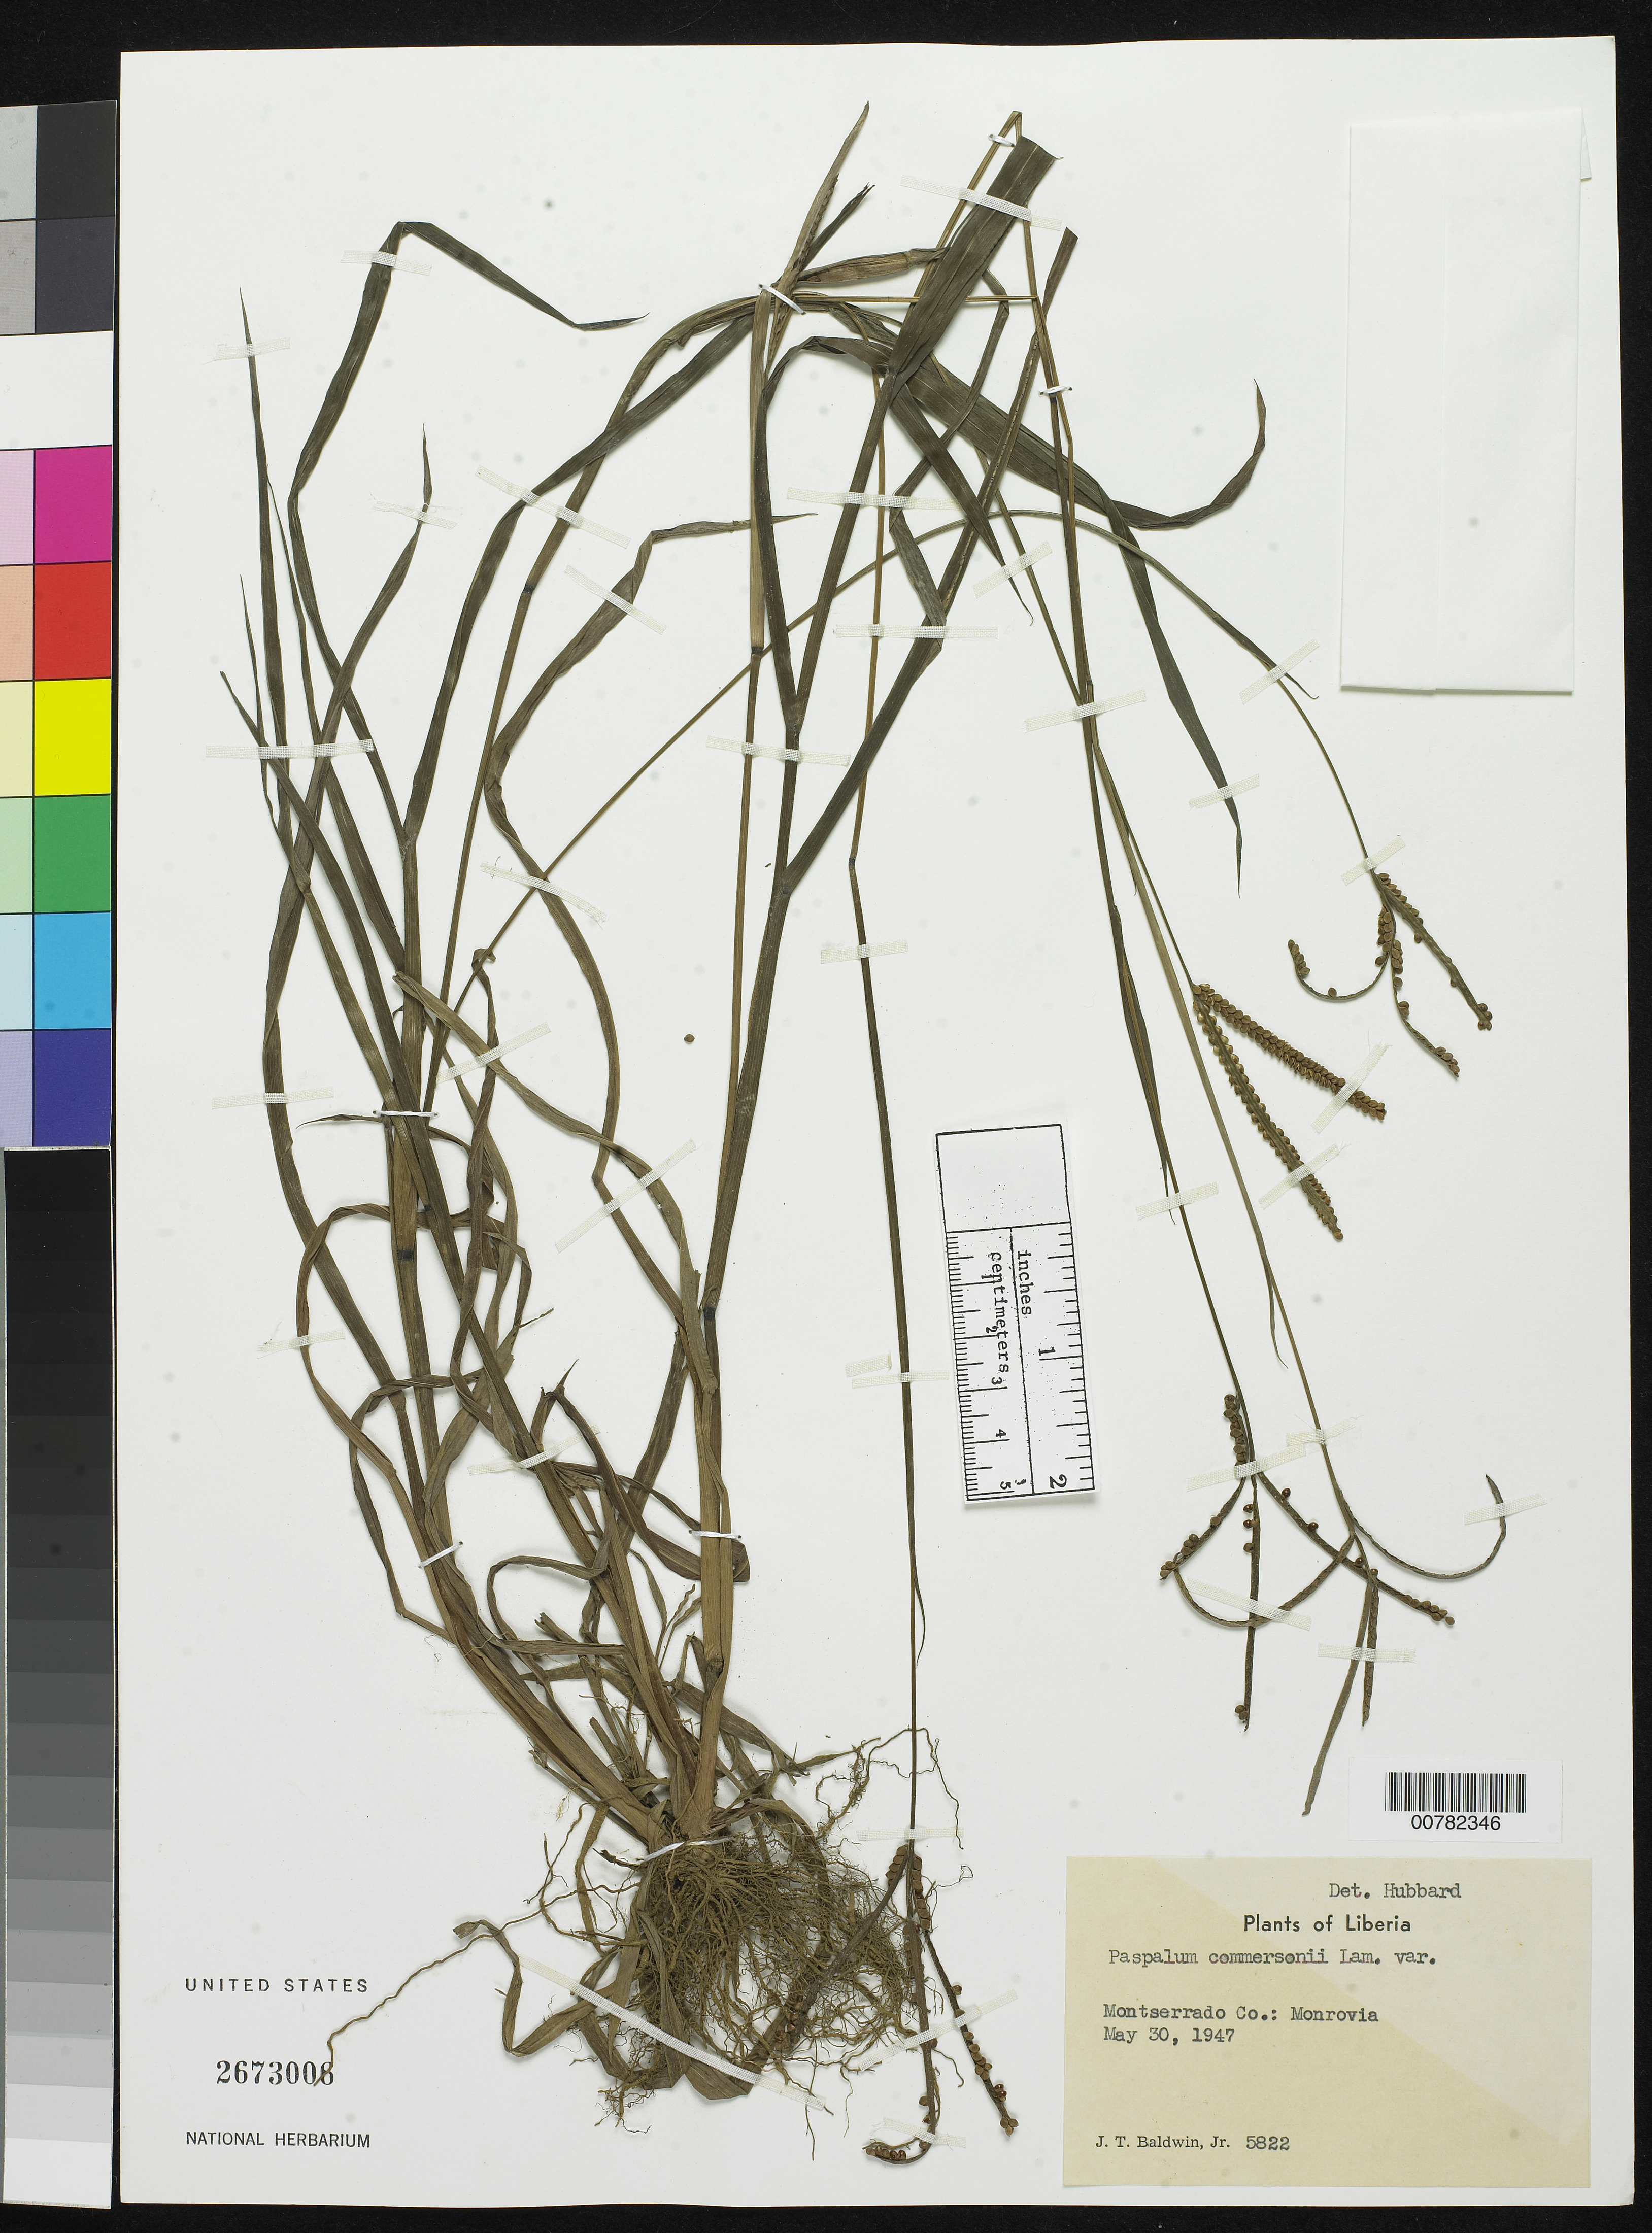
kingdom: Plantae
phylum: Tracheophyta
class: Liliopsida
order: Poales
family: Poaceae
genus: Paspalum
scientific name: Paspalum commersonii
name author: Lam.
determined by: Hubbard, C. E.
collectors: J. T. Baldwin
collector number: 5822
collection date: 1947-05-30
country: Liberia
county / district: Montserrado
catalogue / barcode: US 2673006